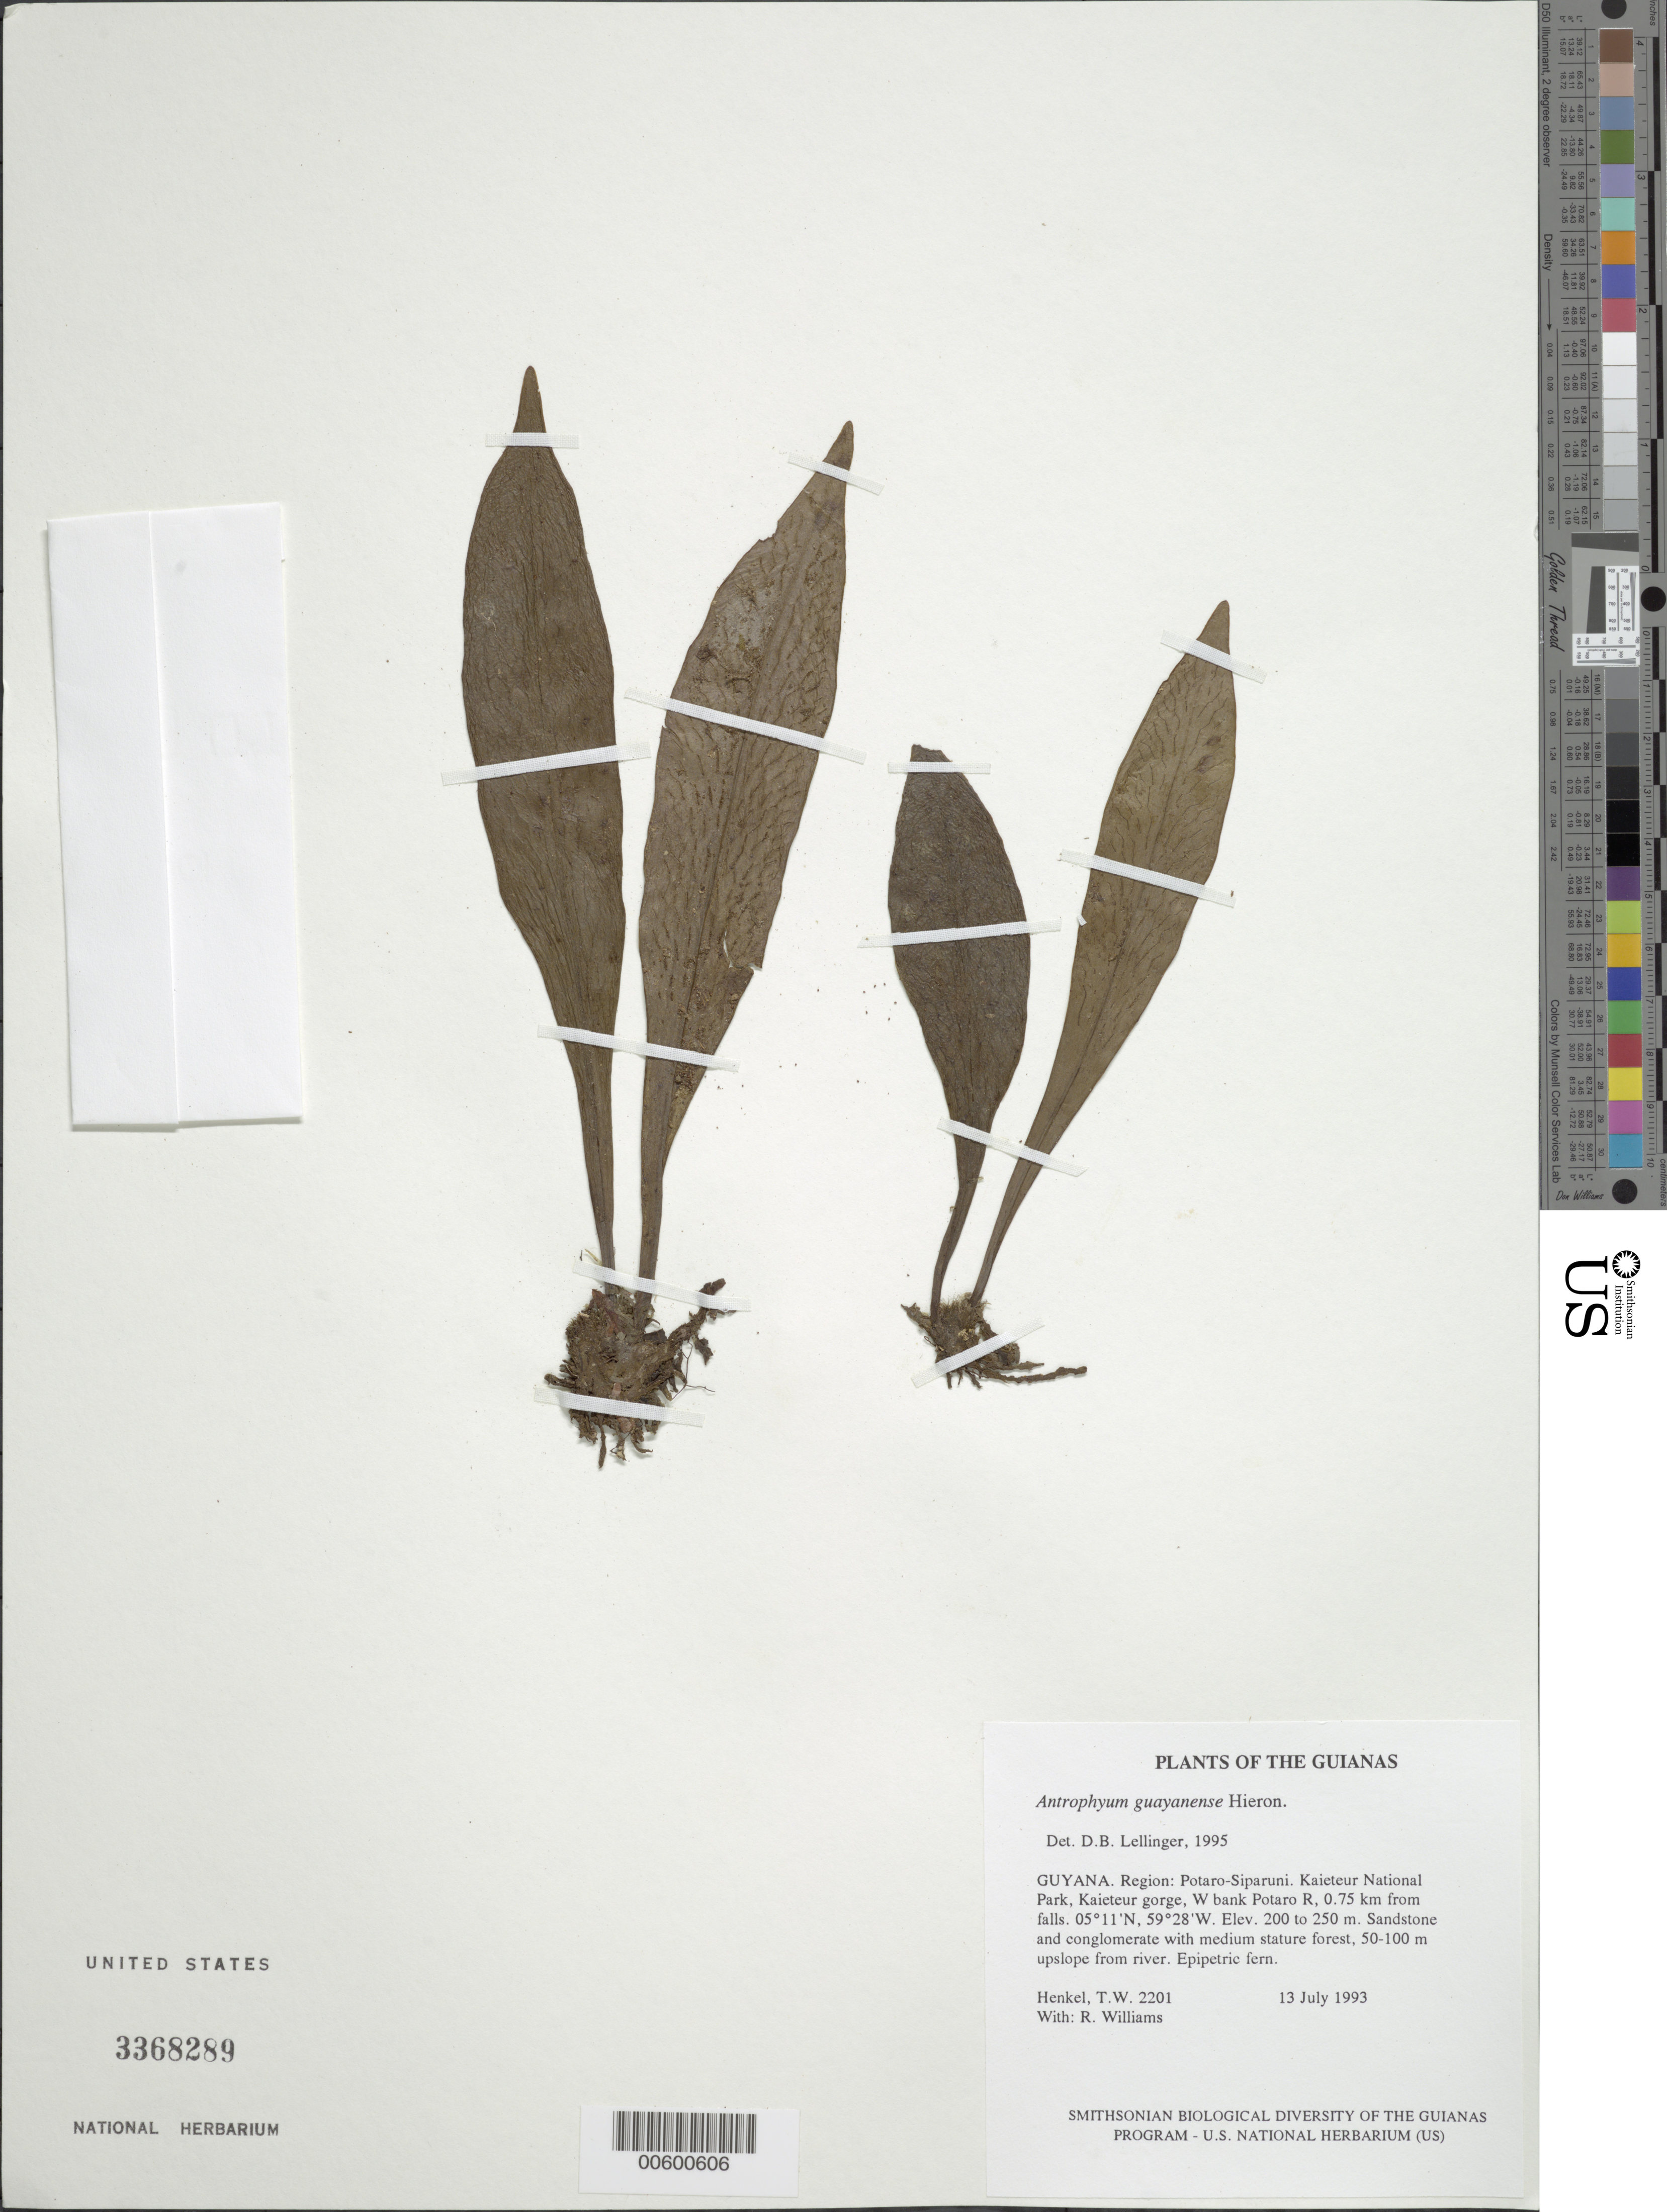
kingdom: Plantae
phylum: Tracheophyta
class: Polypodiopsida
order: Polypodiales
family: Pteridaceae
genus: Polytaenium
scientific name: Polytaenium guayanense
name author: (Hieron.) Alston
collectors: T. Henkel & R. Williams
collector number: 2201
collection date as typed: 13 July 1993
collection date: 1993-07-13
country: Guyana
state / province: Potaro-Siparuni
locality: Kaieteur National Park, Kaieteur gorge, W bank Potaro R, 0.75 km from falls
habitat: Sandstone and conglomerate with medium stature forest, 50-100 m upslope from river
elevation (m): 200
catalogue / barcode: US 3368289